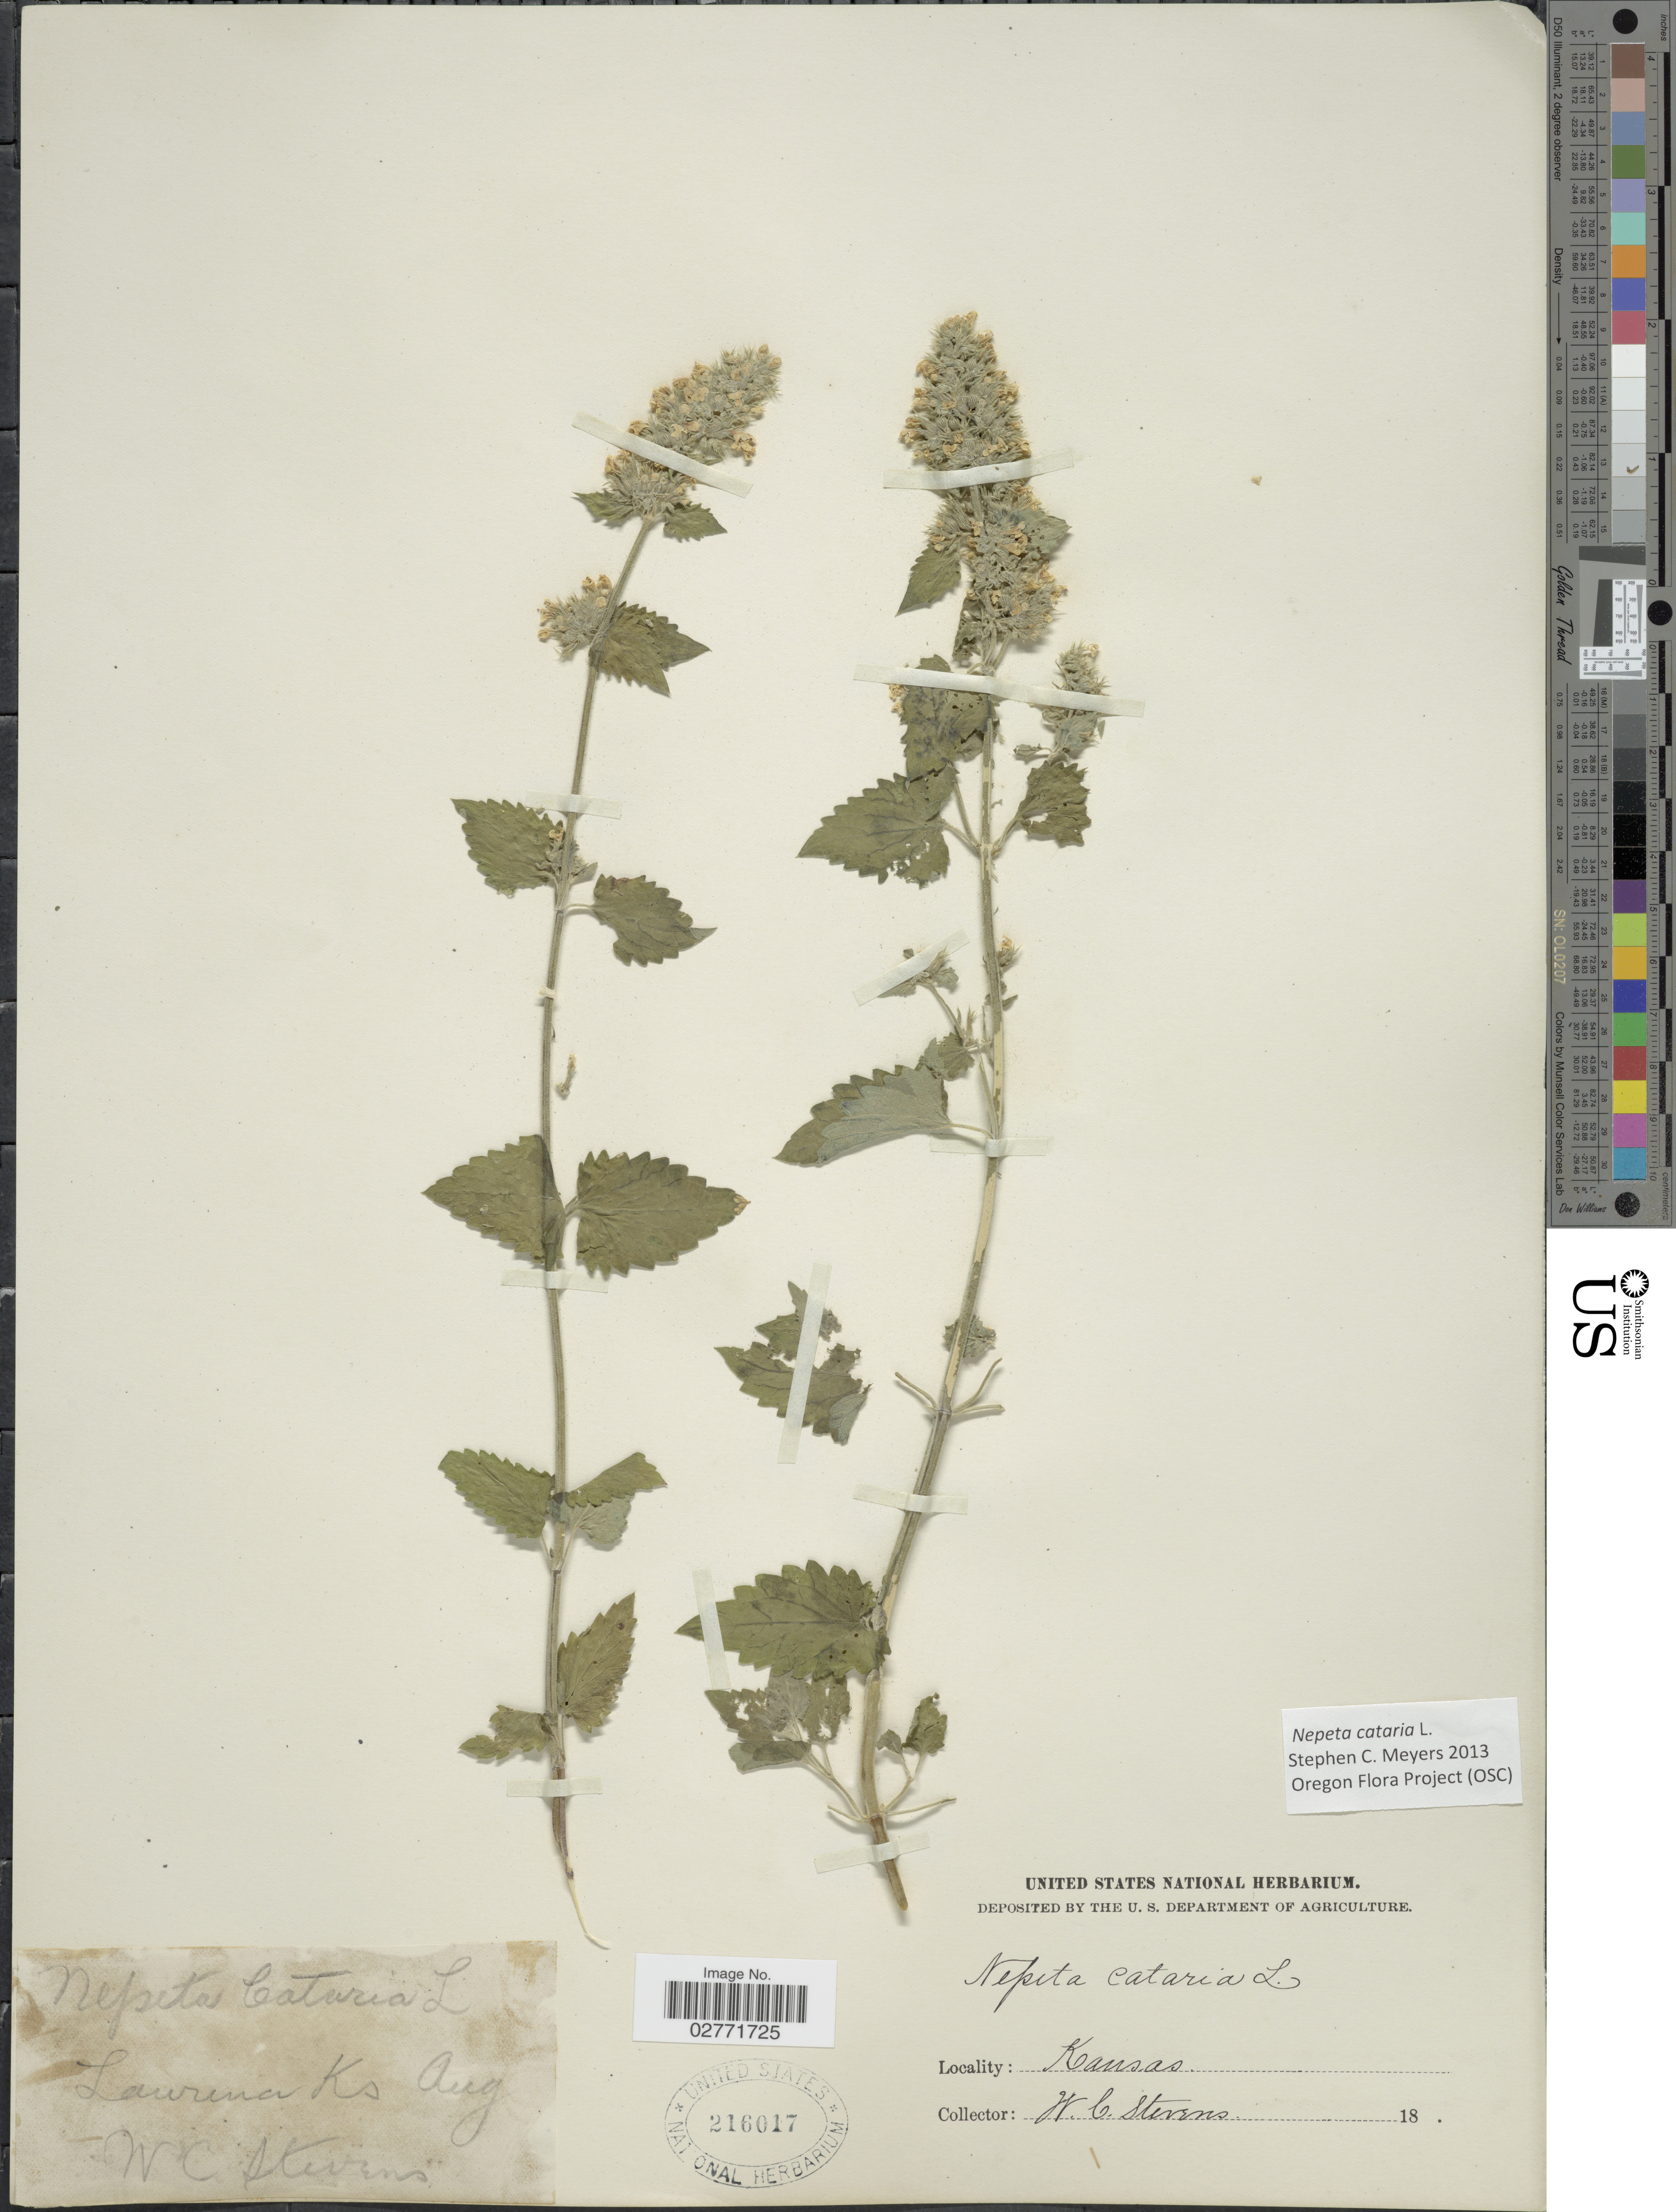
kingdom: Plantae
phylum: Tracheophyta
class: Magnoliopsida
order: Lamiales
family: Lamiaceae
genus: Nepeta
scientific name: Nepeta cataria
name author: L.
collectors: W. C. Stevens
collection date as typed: Aug 18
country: United States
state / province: Kansas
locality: Lawrence Ks.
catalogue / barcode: US 216017